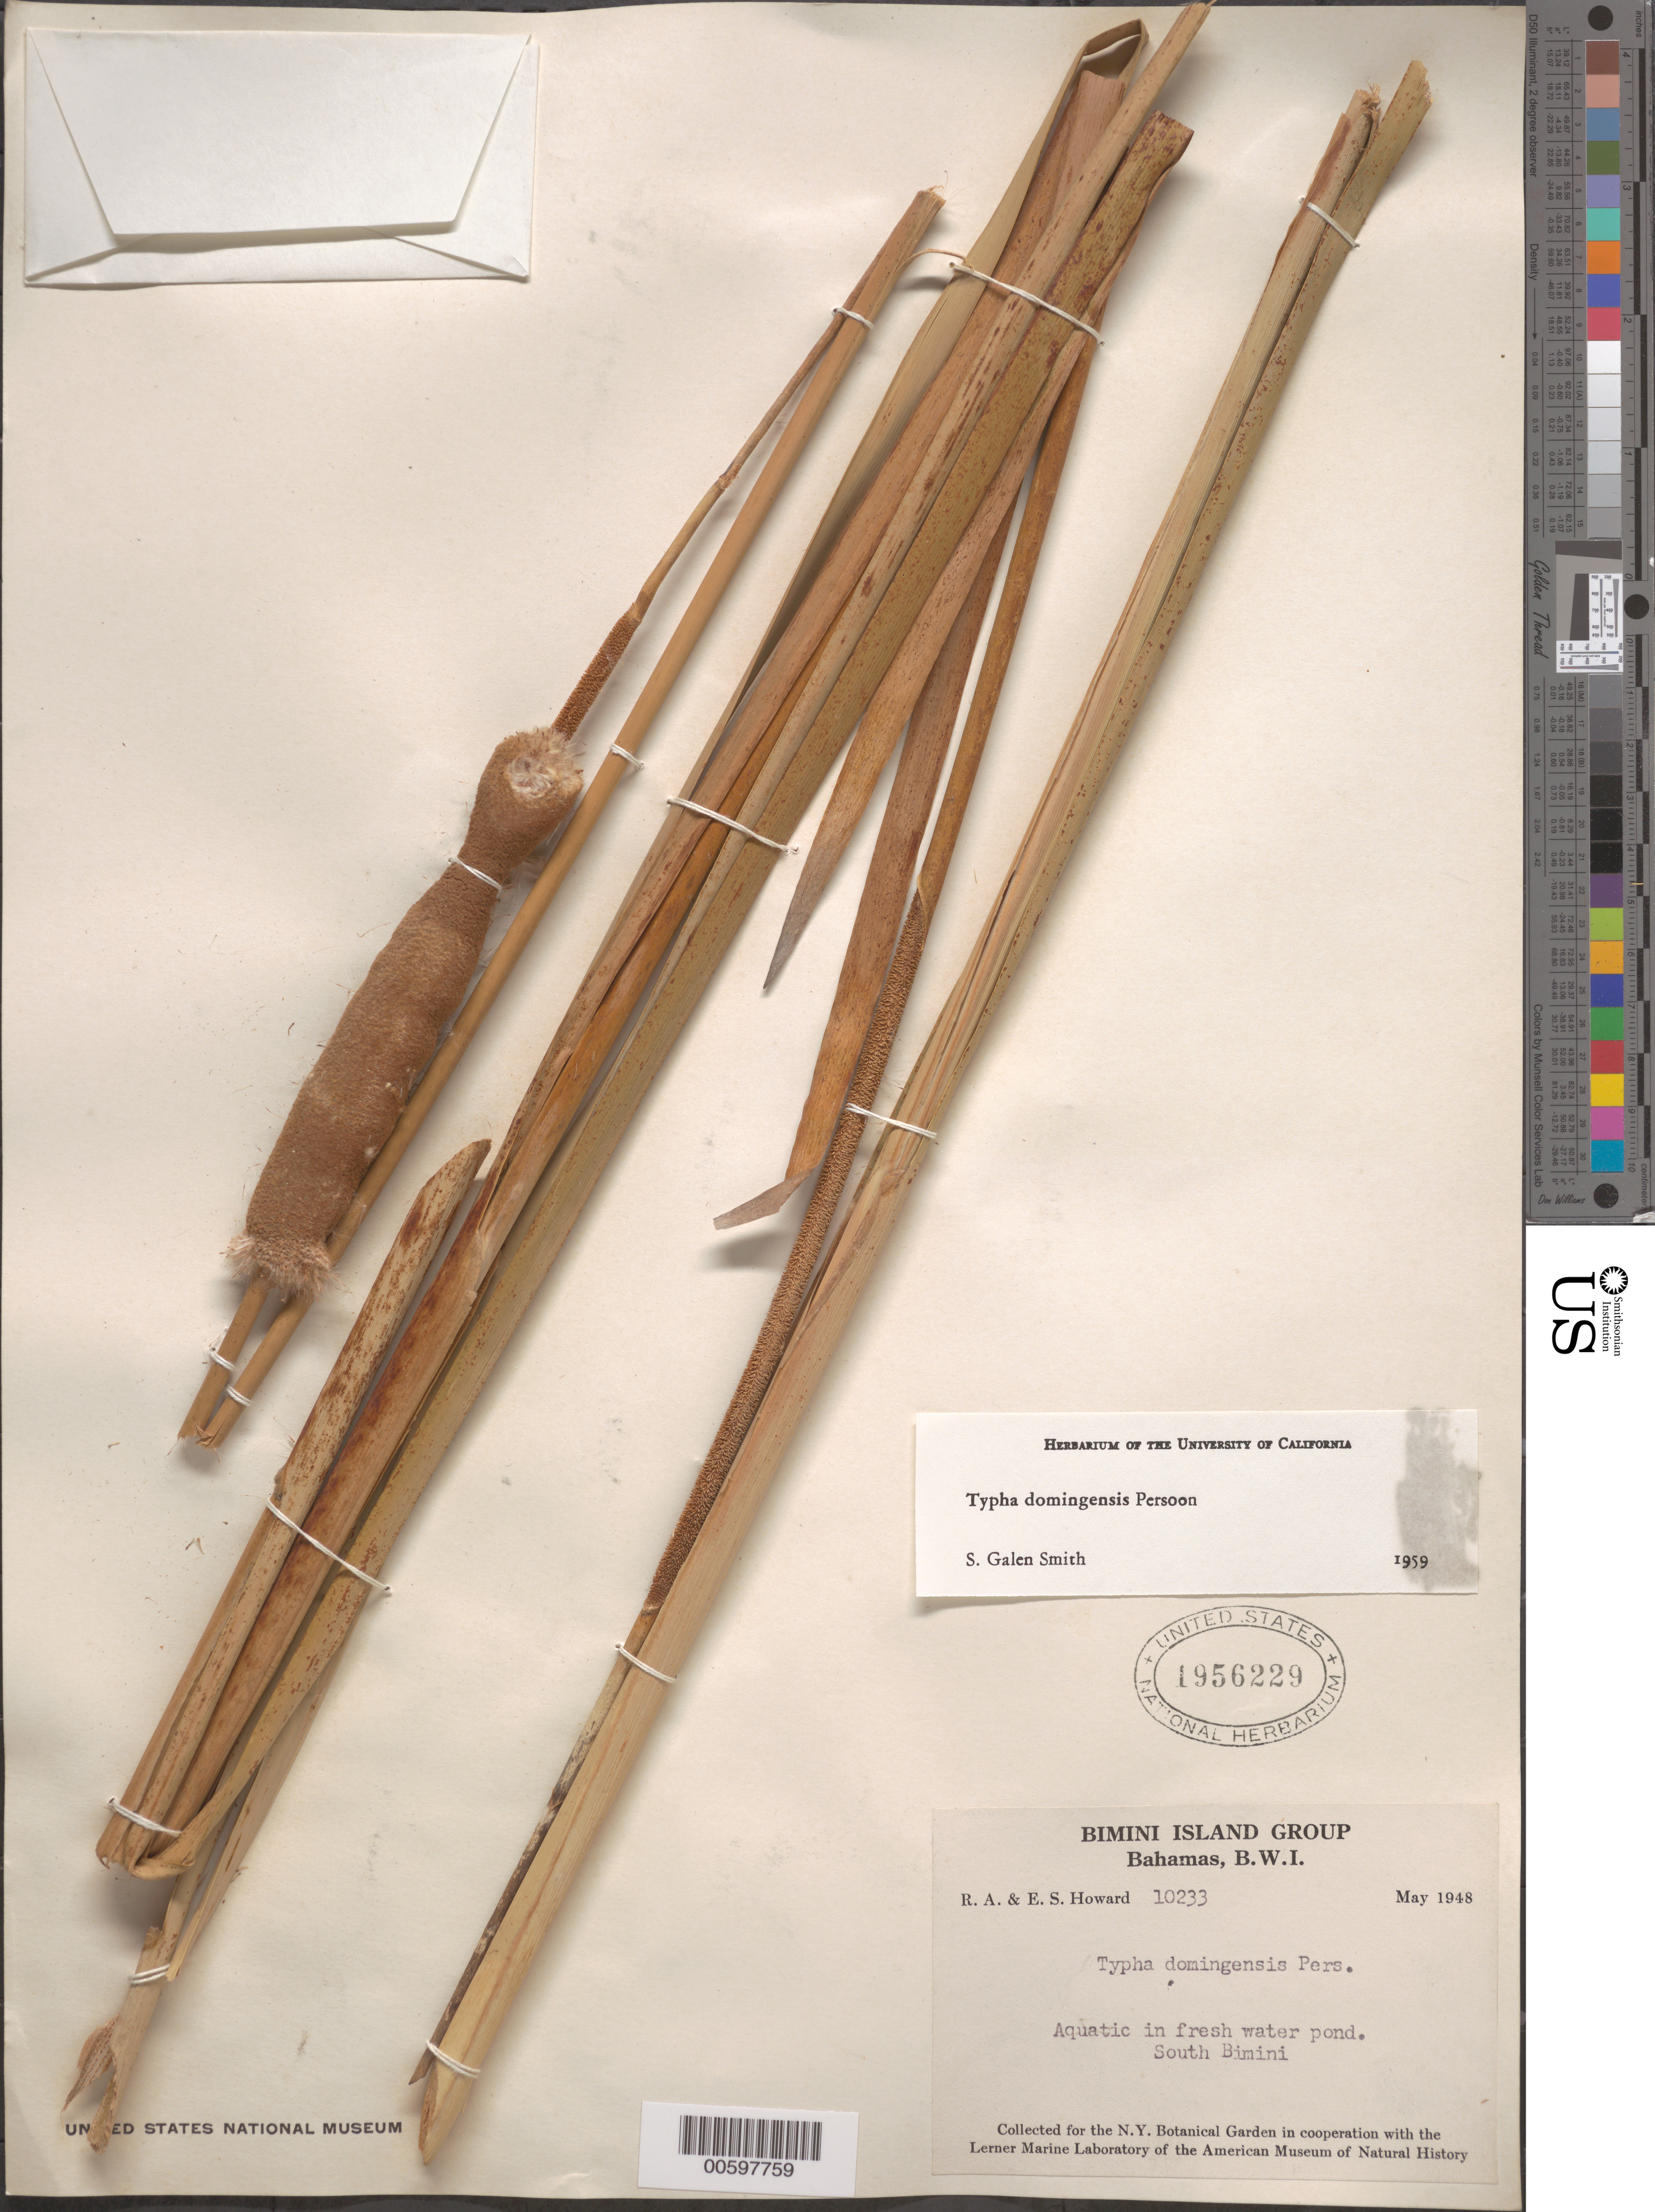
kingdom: Plantae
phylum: Tracheophyta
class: Liliopsida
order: Poales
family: Typhaceae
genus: Typha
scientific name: Typha domingensis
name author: Pers.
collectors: R. A. Howard & E. S. Howard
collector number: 10233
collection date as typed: May 1948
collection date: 1948-05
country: Bahamas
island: Bimini Is.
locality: South Bimini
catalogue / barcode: US 1956229